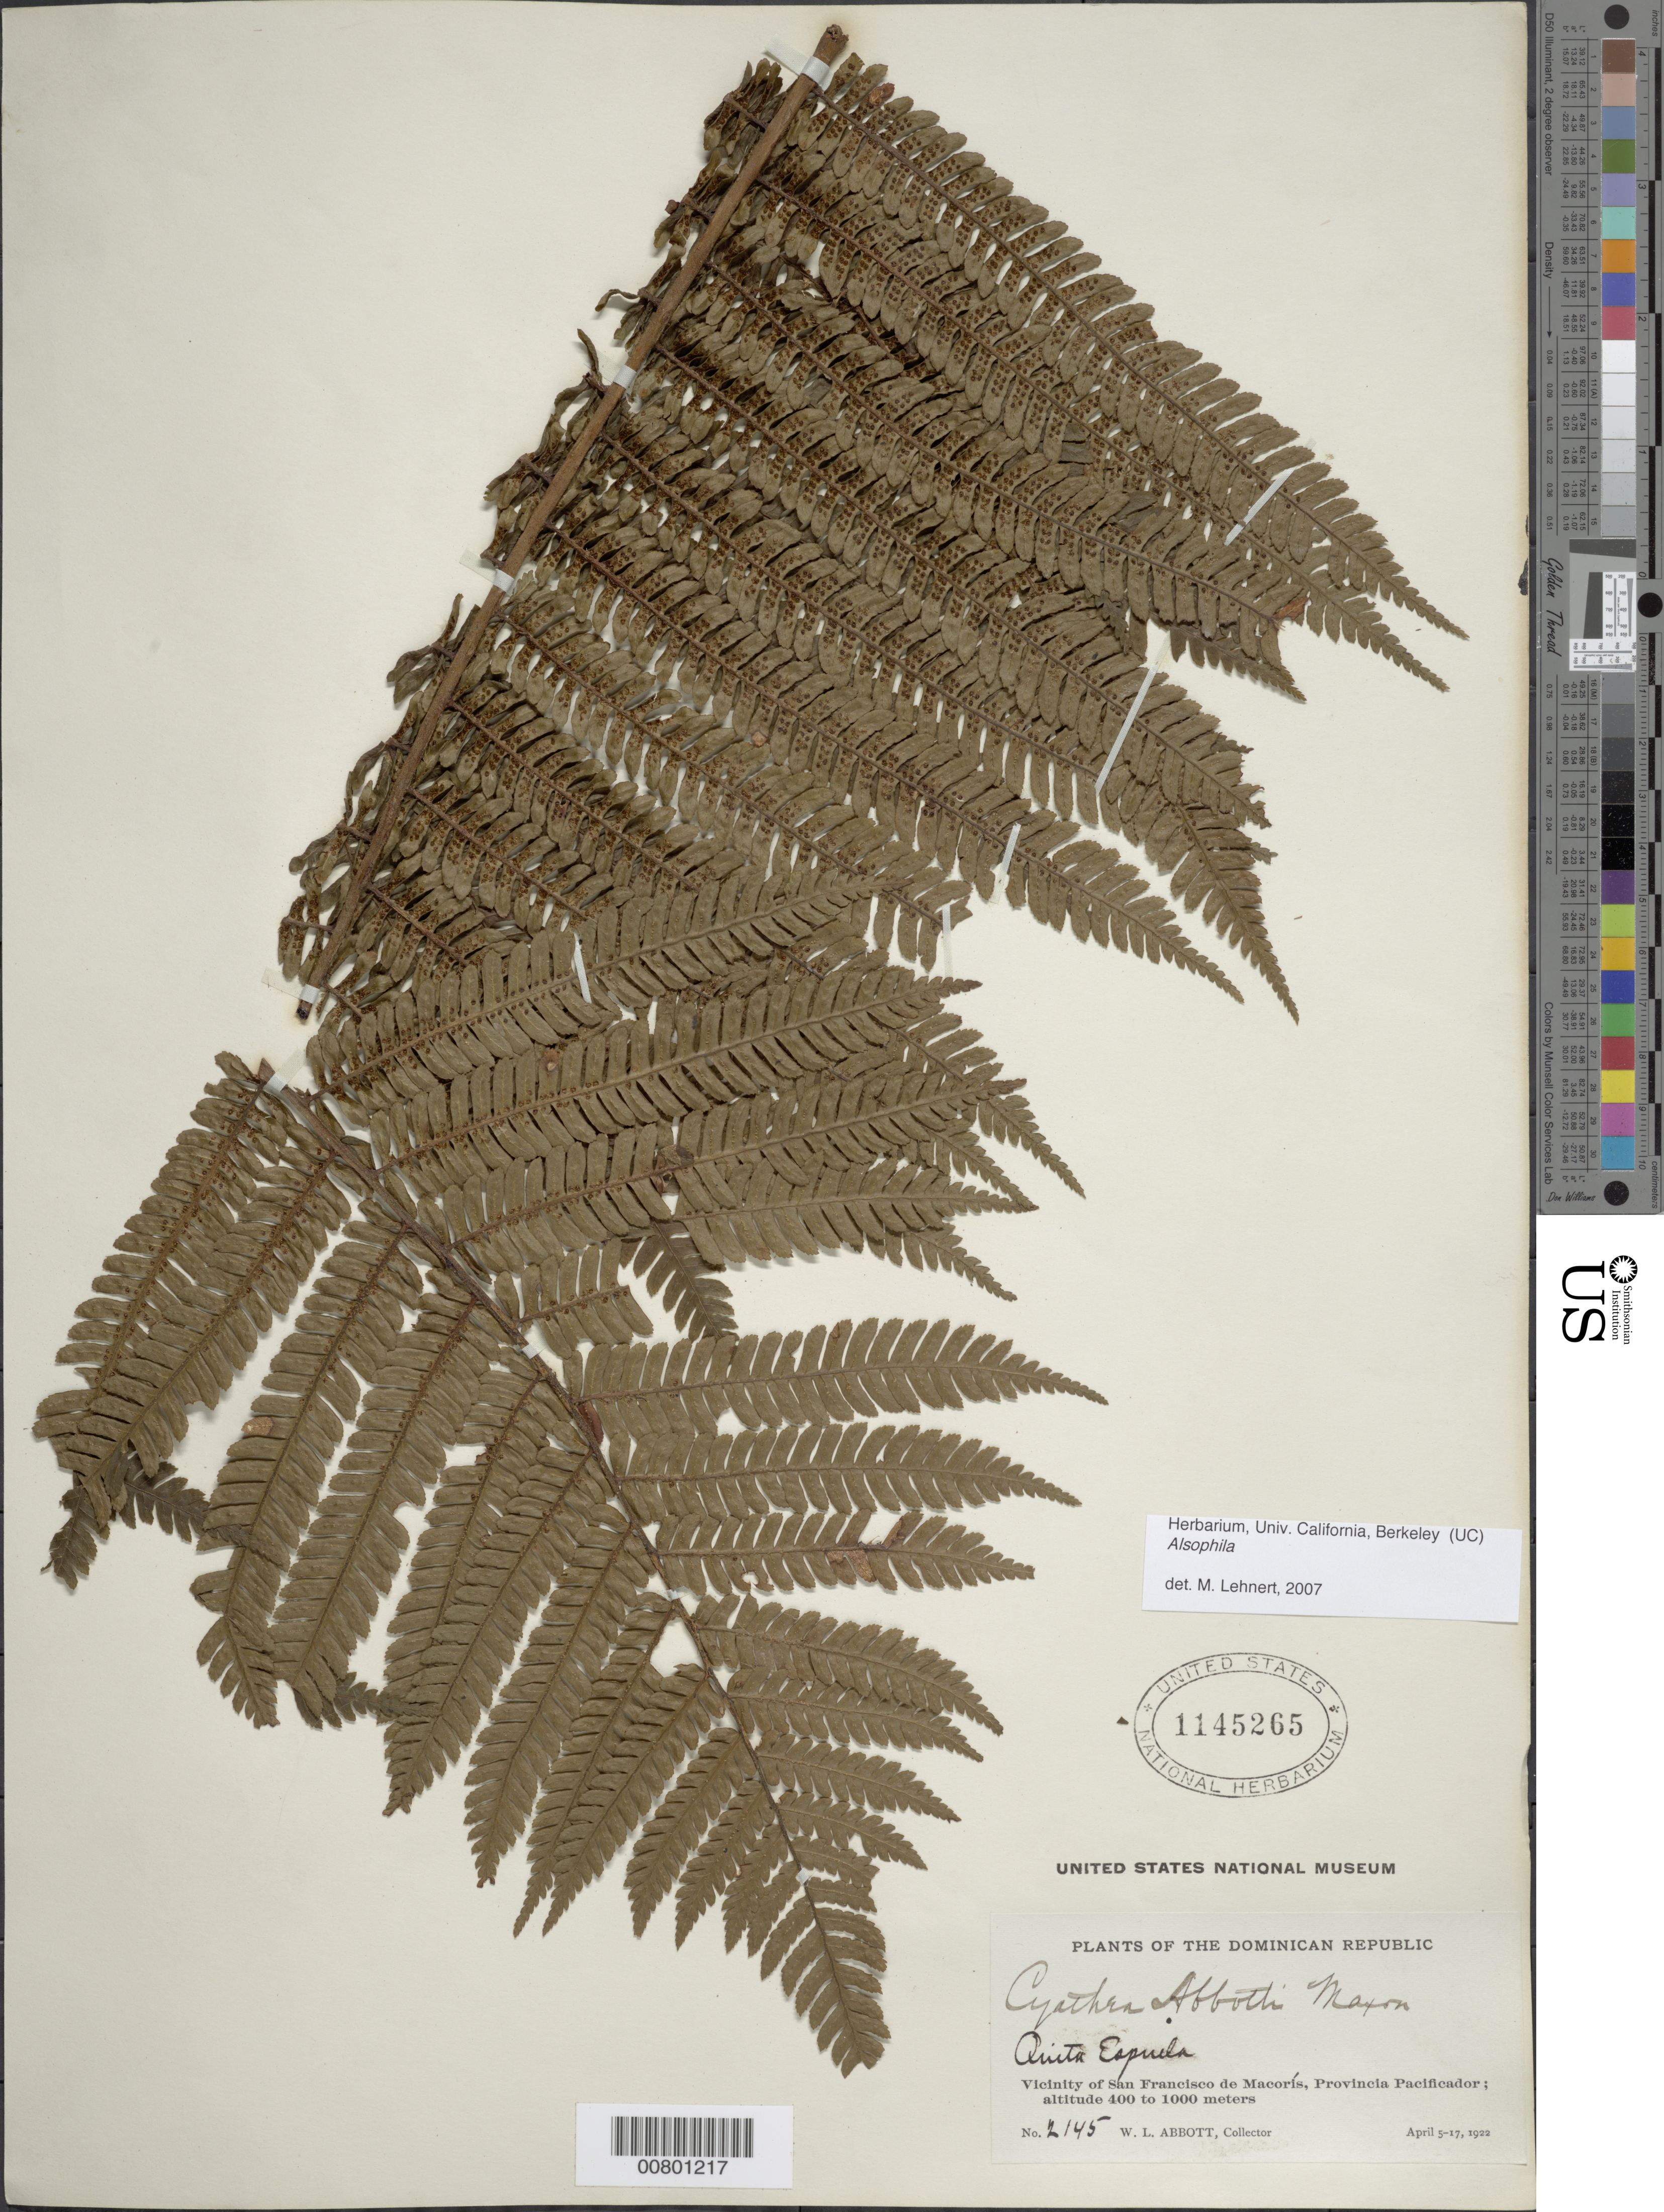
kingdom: Plantae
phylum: Tracheophyta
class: Polypodiopsida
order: Cyatheales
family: Cyatheaceae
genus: Alsophila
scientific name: Alsophila sp.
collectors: W. L. Abbott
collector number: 2145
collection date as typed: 05 Apr 1922 to 17 Apr 1922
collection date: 1922-04-05/1922-04-17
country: Dominican Republic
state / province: Duarte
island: Hispaniola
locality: San Francisco de Macorís, Quita Espuela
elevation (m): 400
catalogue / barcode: US 1145265